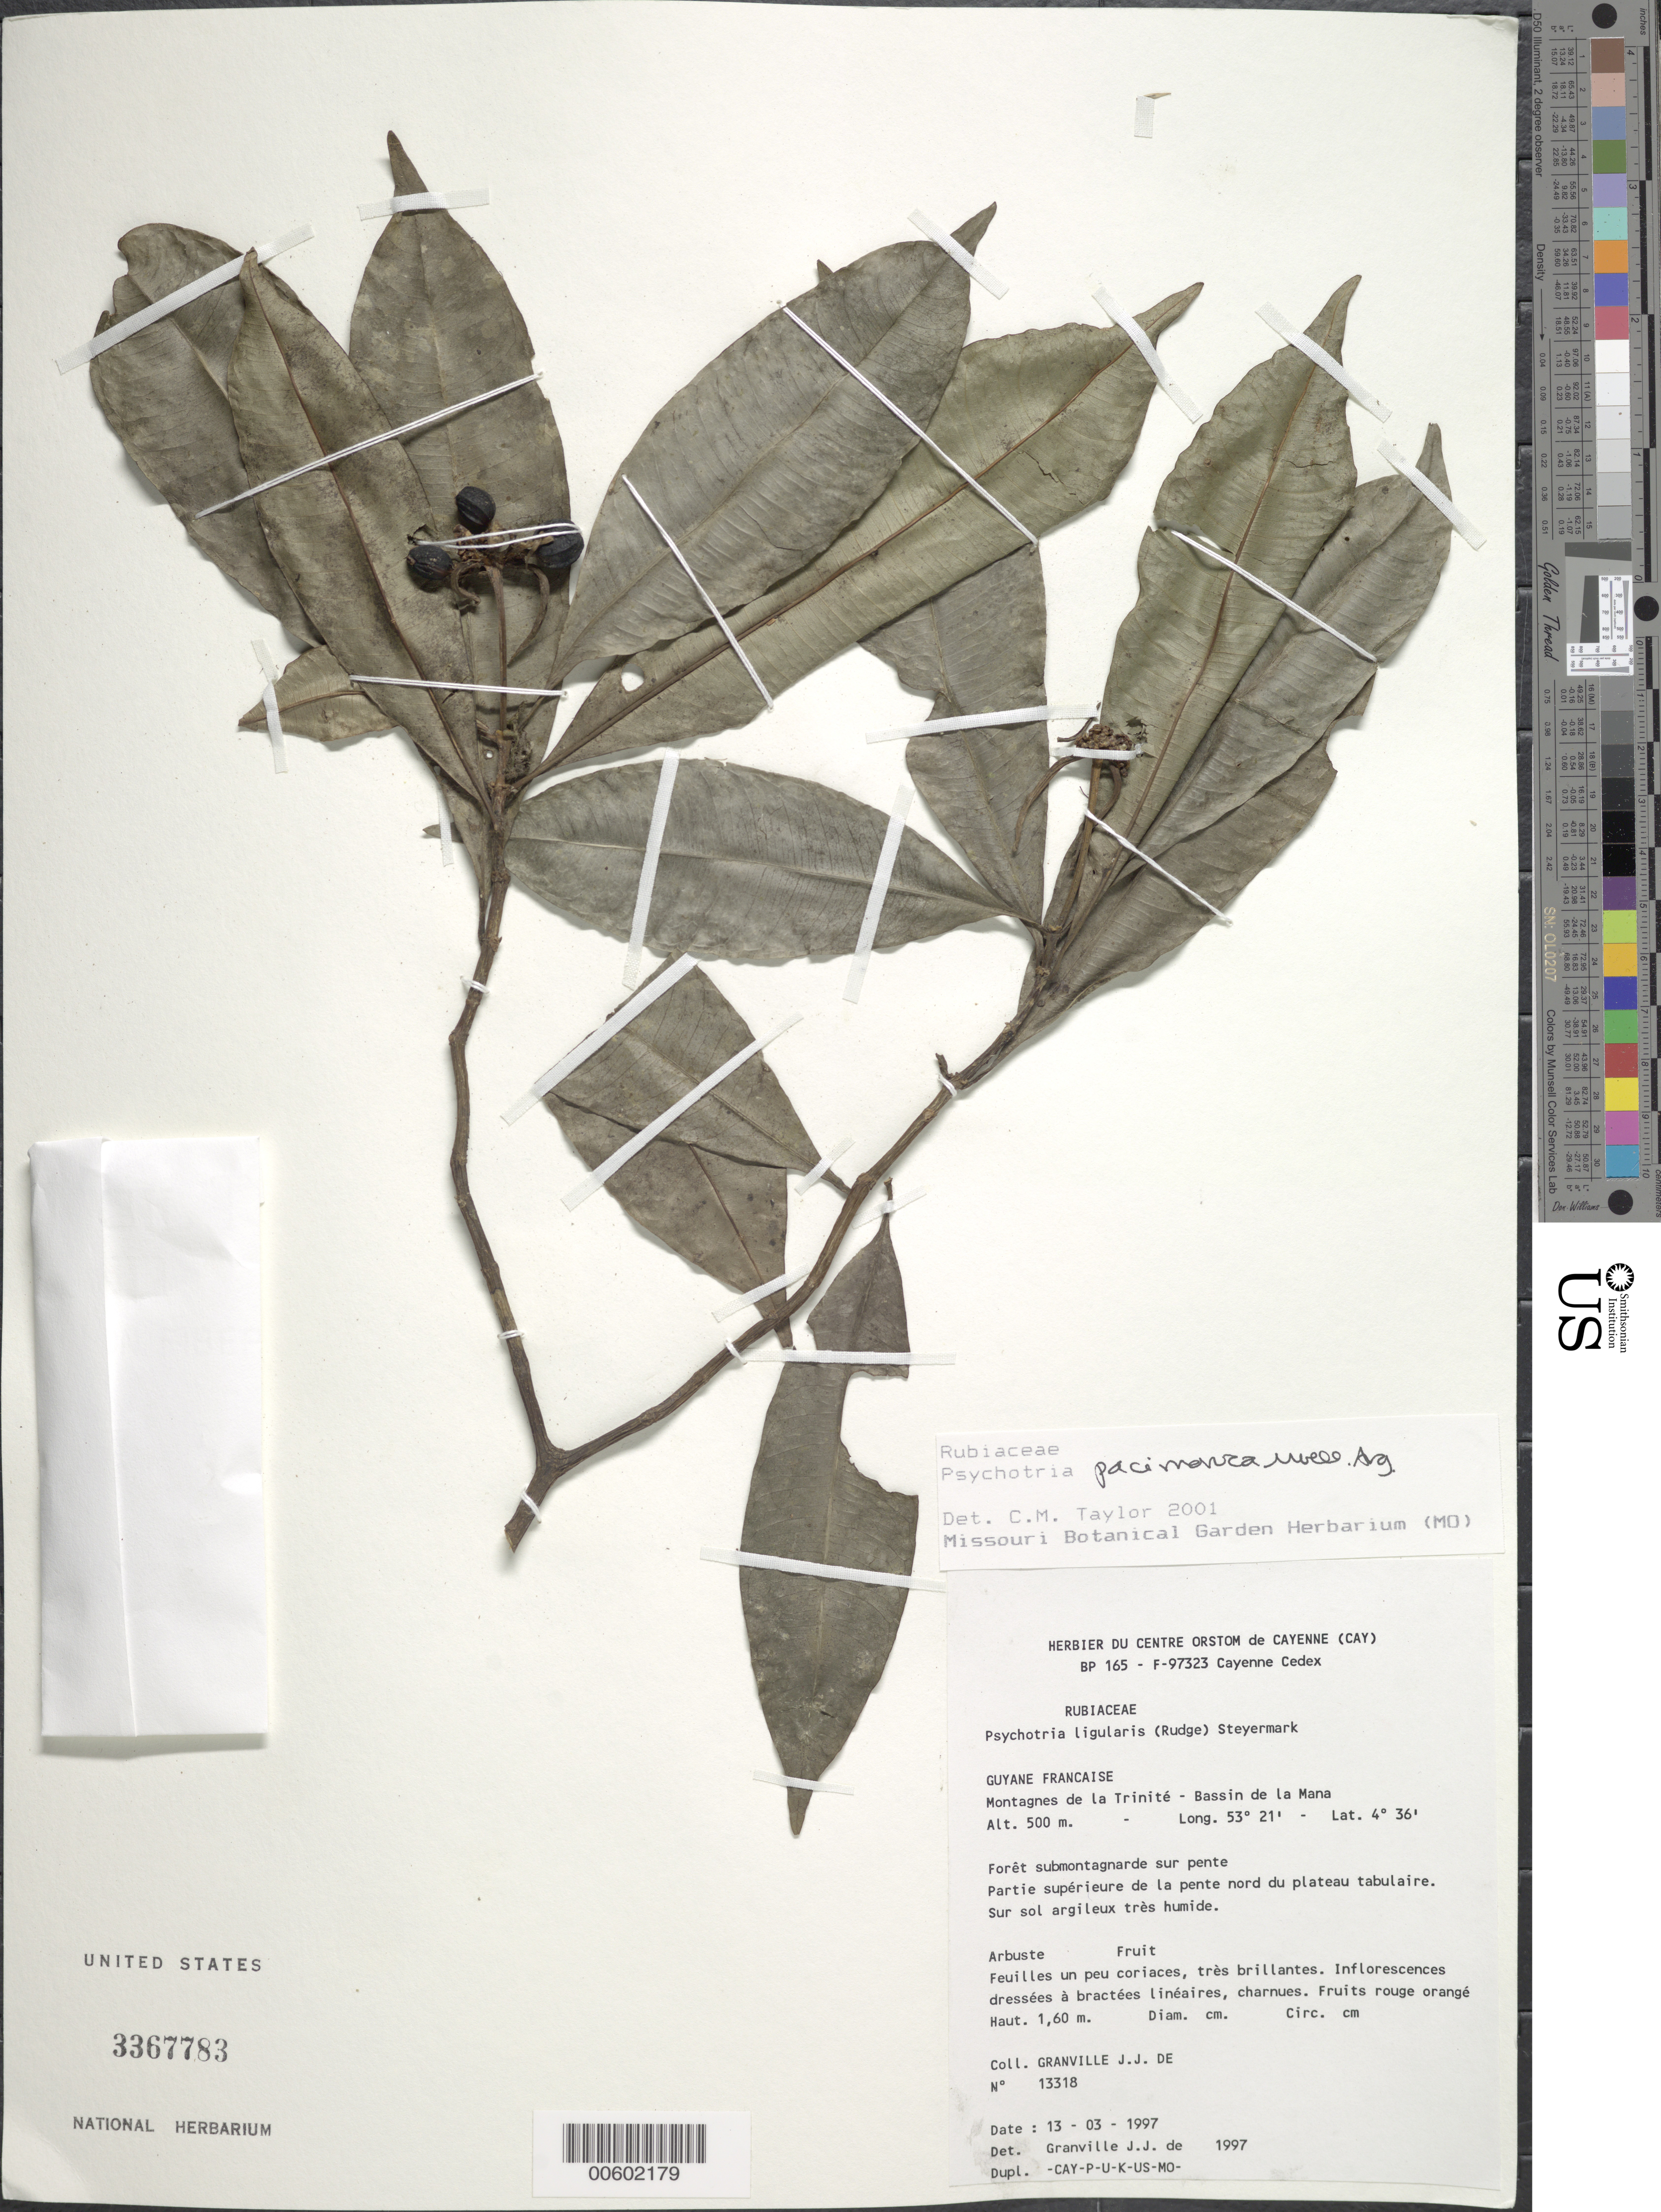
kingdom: Plantae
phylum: Tracheophyta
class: Magnoliopsida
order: Gentianales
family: Rubiaceae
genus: Psychotria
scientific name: Psychotria pacimonica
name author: Müll. Arg.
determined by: Taylor, Charlotte M.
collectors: J.-J. de Granville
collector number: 13318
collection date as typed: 13-Mar-97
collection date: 1997-03-13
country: French Guiana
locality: Montagnes de la Trinité, Bassin de la Mana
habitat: Forêt submontagnarde sur pente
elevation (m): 500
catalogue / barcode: US 3367783